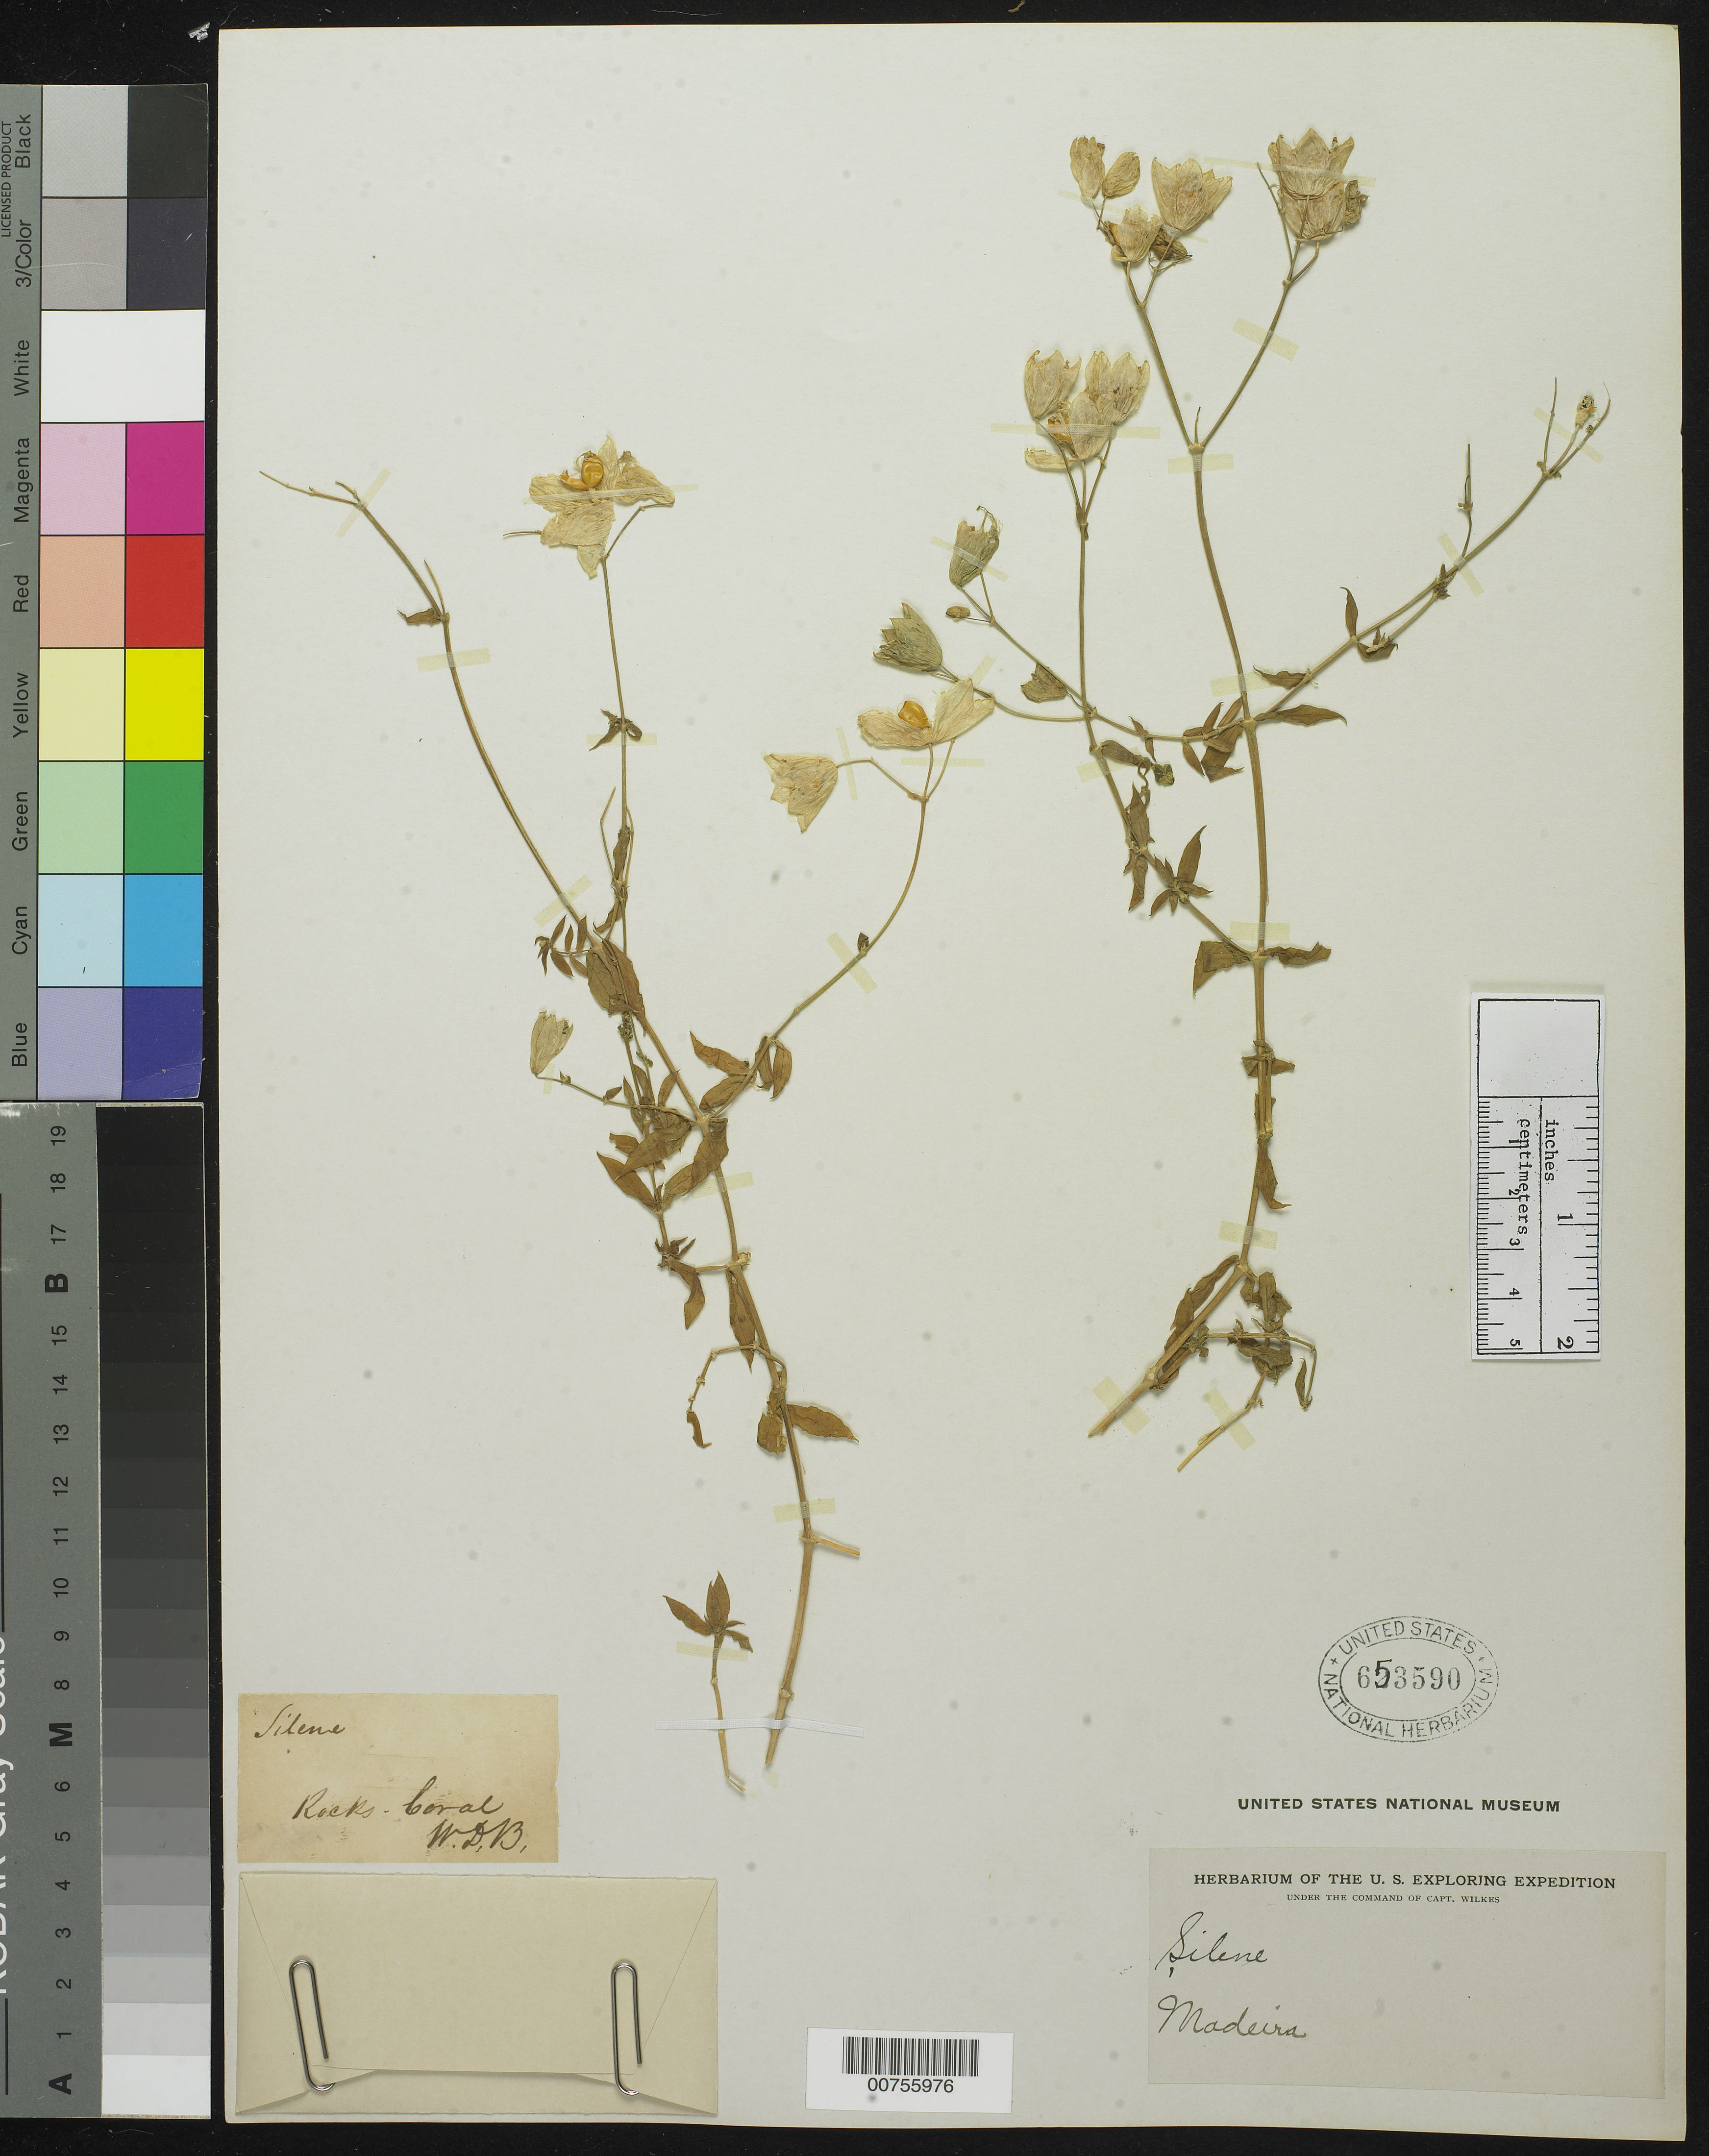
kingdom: Plantae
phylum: Tracheophyta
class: Magnoliopsida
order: Caryophyllales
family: Caryophyllaceae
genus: Silene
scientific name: Silene sp.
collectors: Wilkes Explor. Exped.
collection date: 1838/1842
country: Portugal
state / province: Madeira (Aut. Reg.)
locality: Rocks-coral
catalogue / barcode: US 653590